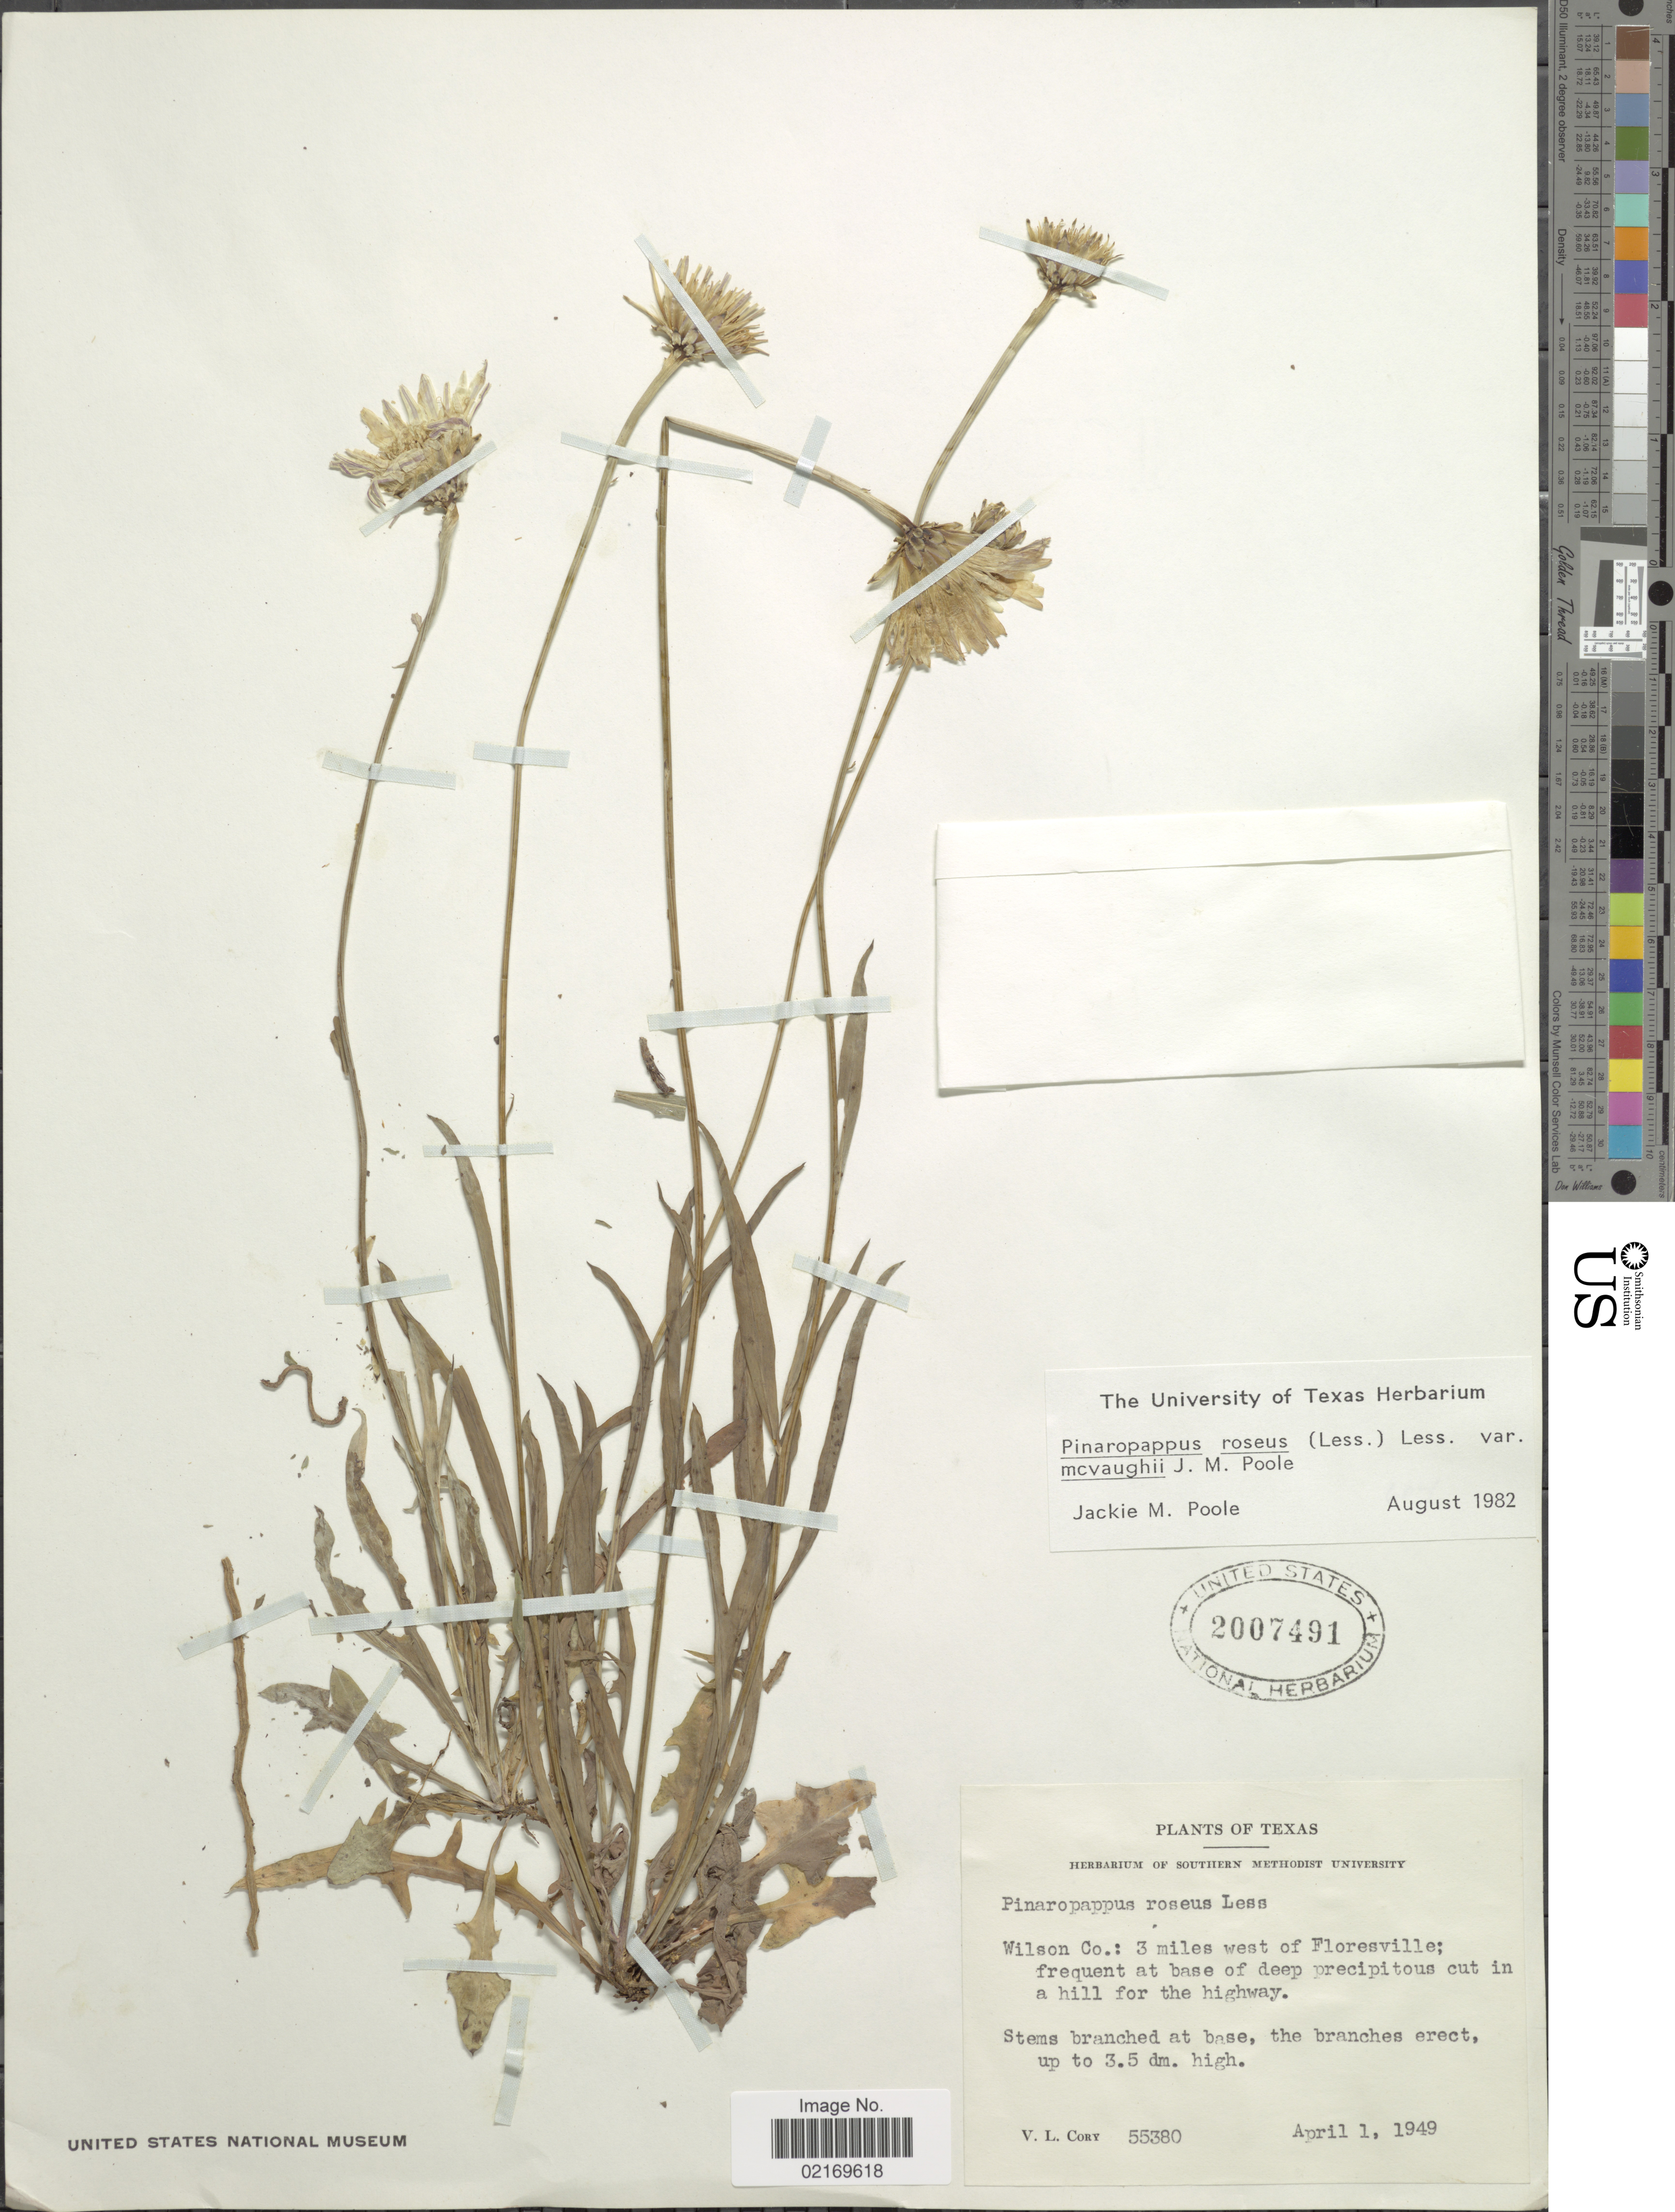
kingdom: Plantae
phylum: Tracheophyta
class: Magnoliopsida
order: Asterales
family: Asteraceae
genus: Pinaropappus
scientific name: Pinaropappus roseus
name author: Less.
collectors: V. Cory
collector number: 55380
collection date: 1949-04-01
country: United States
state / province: Texas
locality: Wilson Co., 3 miles west of Floresville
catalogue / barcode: US 2007491